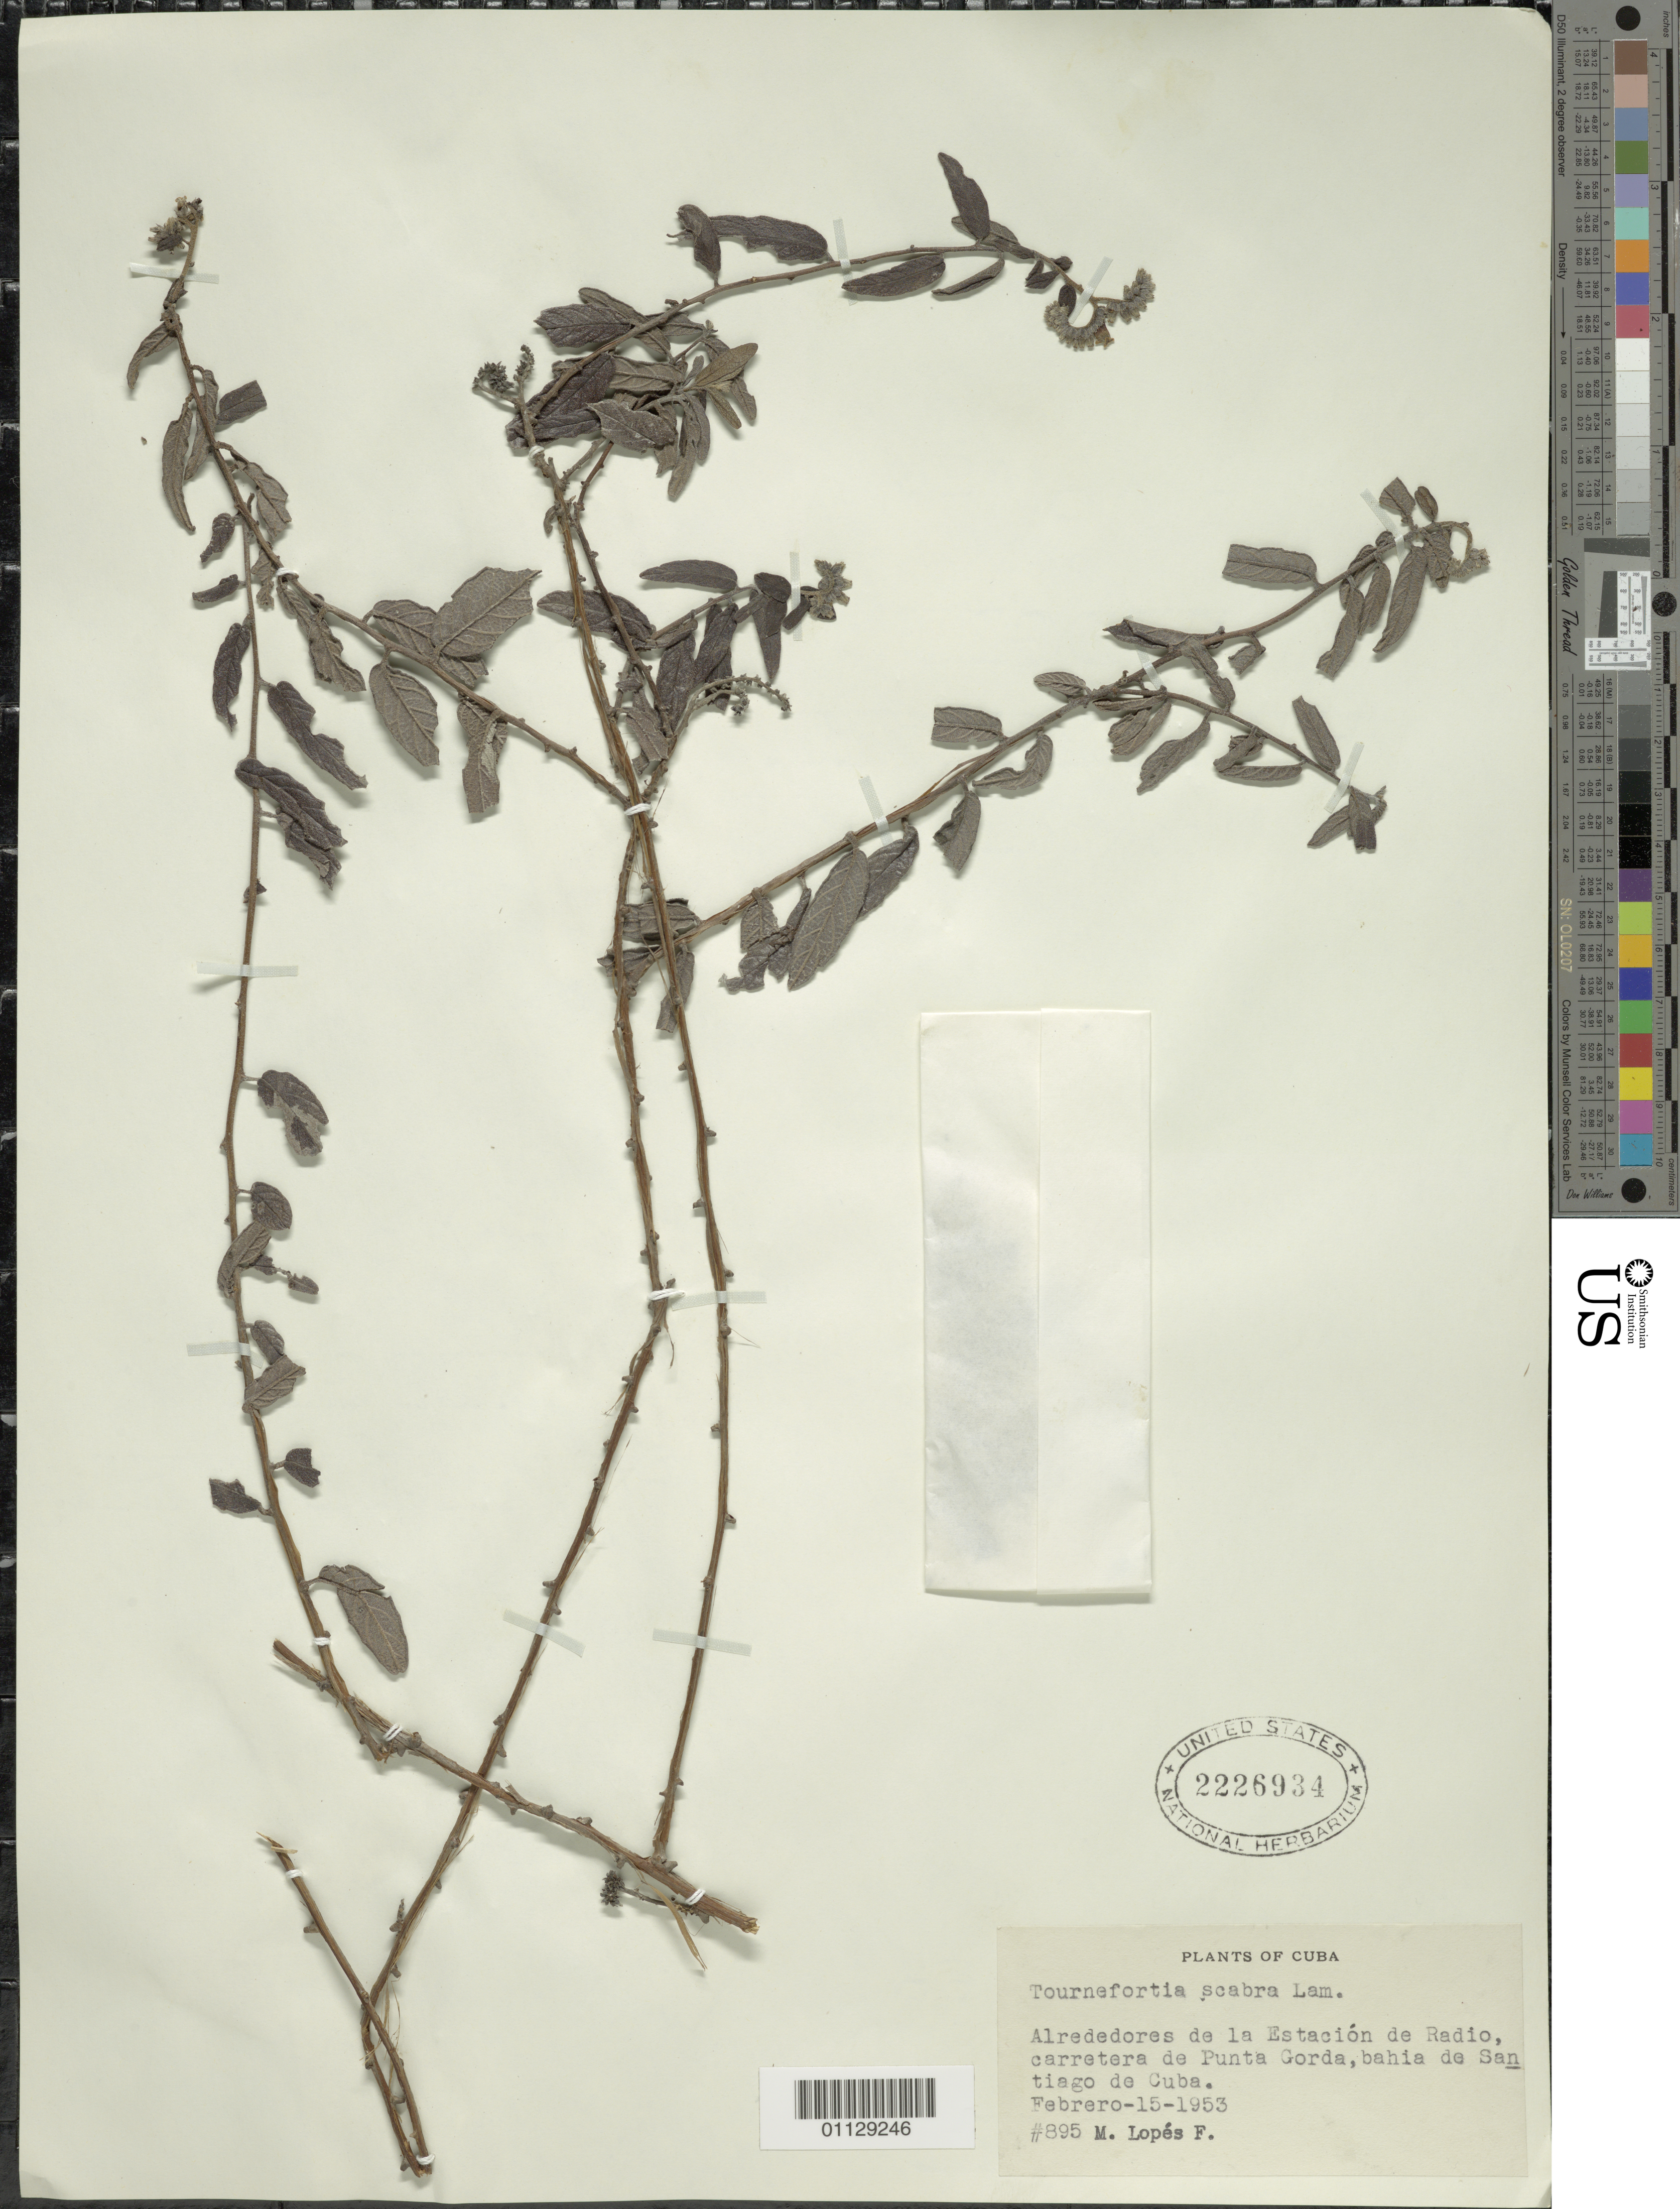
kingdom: Plantae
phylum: Tracheophyta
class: Magnoliopsida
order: Boraginales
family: Heliotropiaceae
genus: Tournefortia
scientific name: Tournefortia scabra var. scabra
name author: Lam.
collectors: M. López Figueiras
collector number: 895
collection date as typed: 15 Feb 1953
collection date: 1953-02-15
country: Cuba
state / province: Santiago de Cuba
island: Cuba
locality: Alrededored de la Estacion de Radio, carretera de Punta Gorda, bahia de Santiago de Cuba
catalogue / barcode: US 2226934